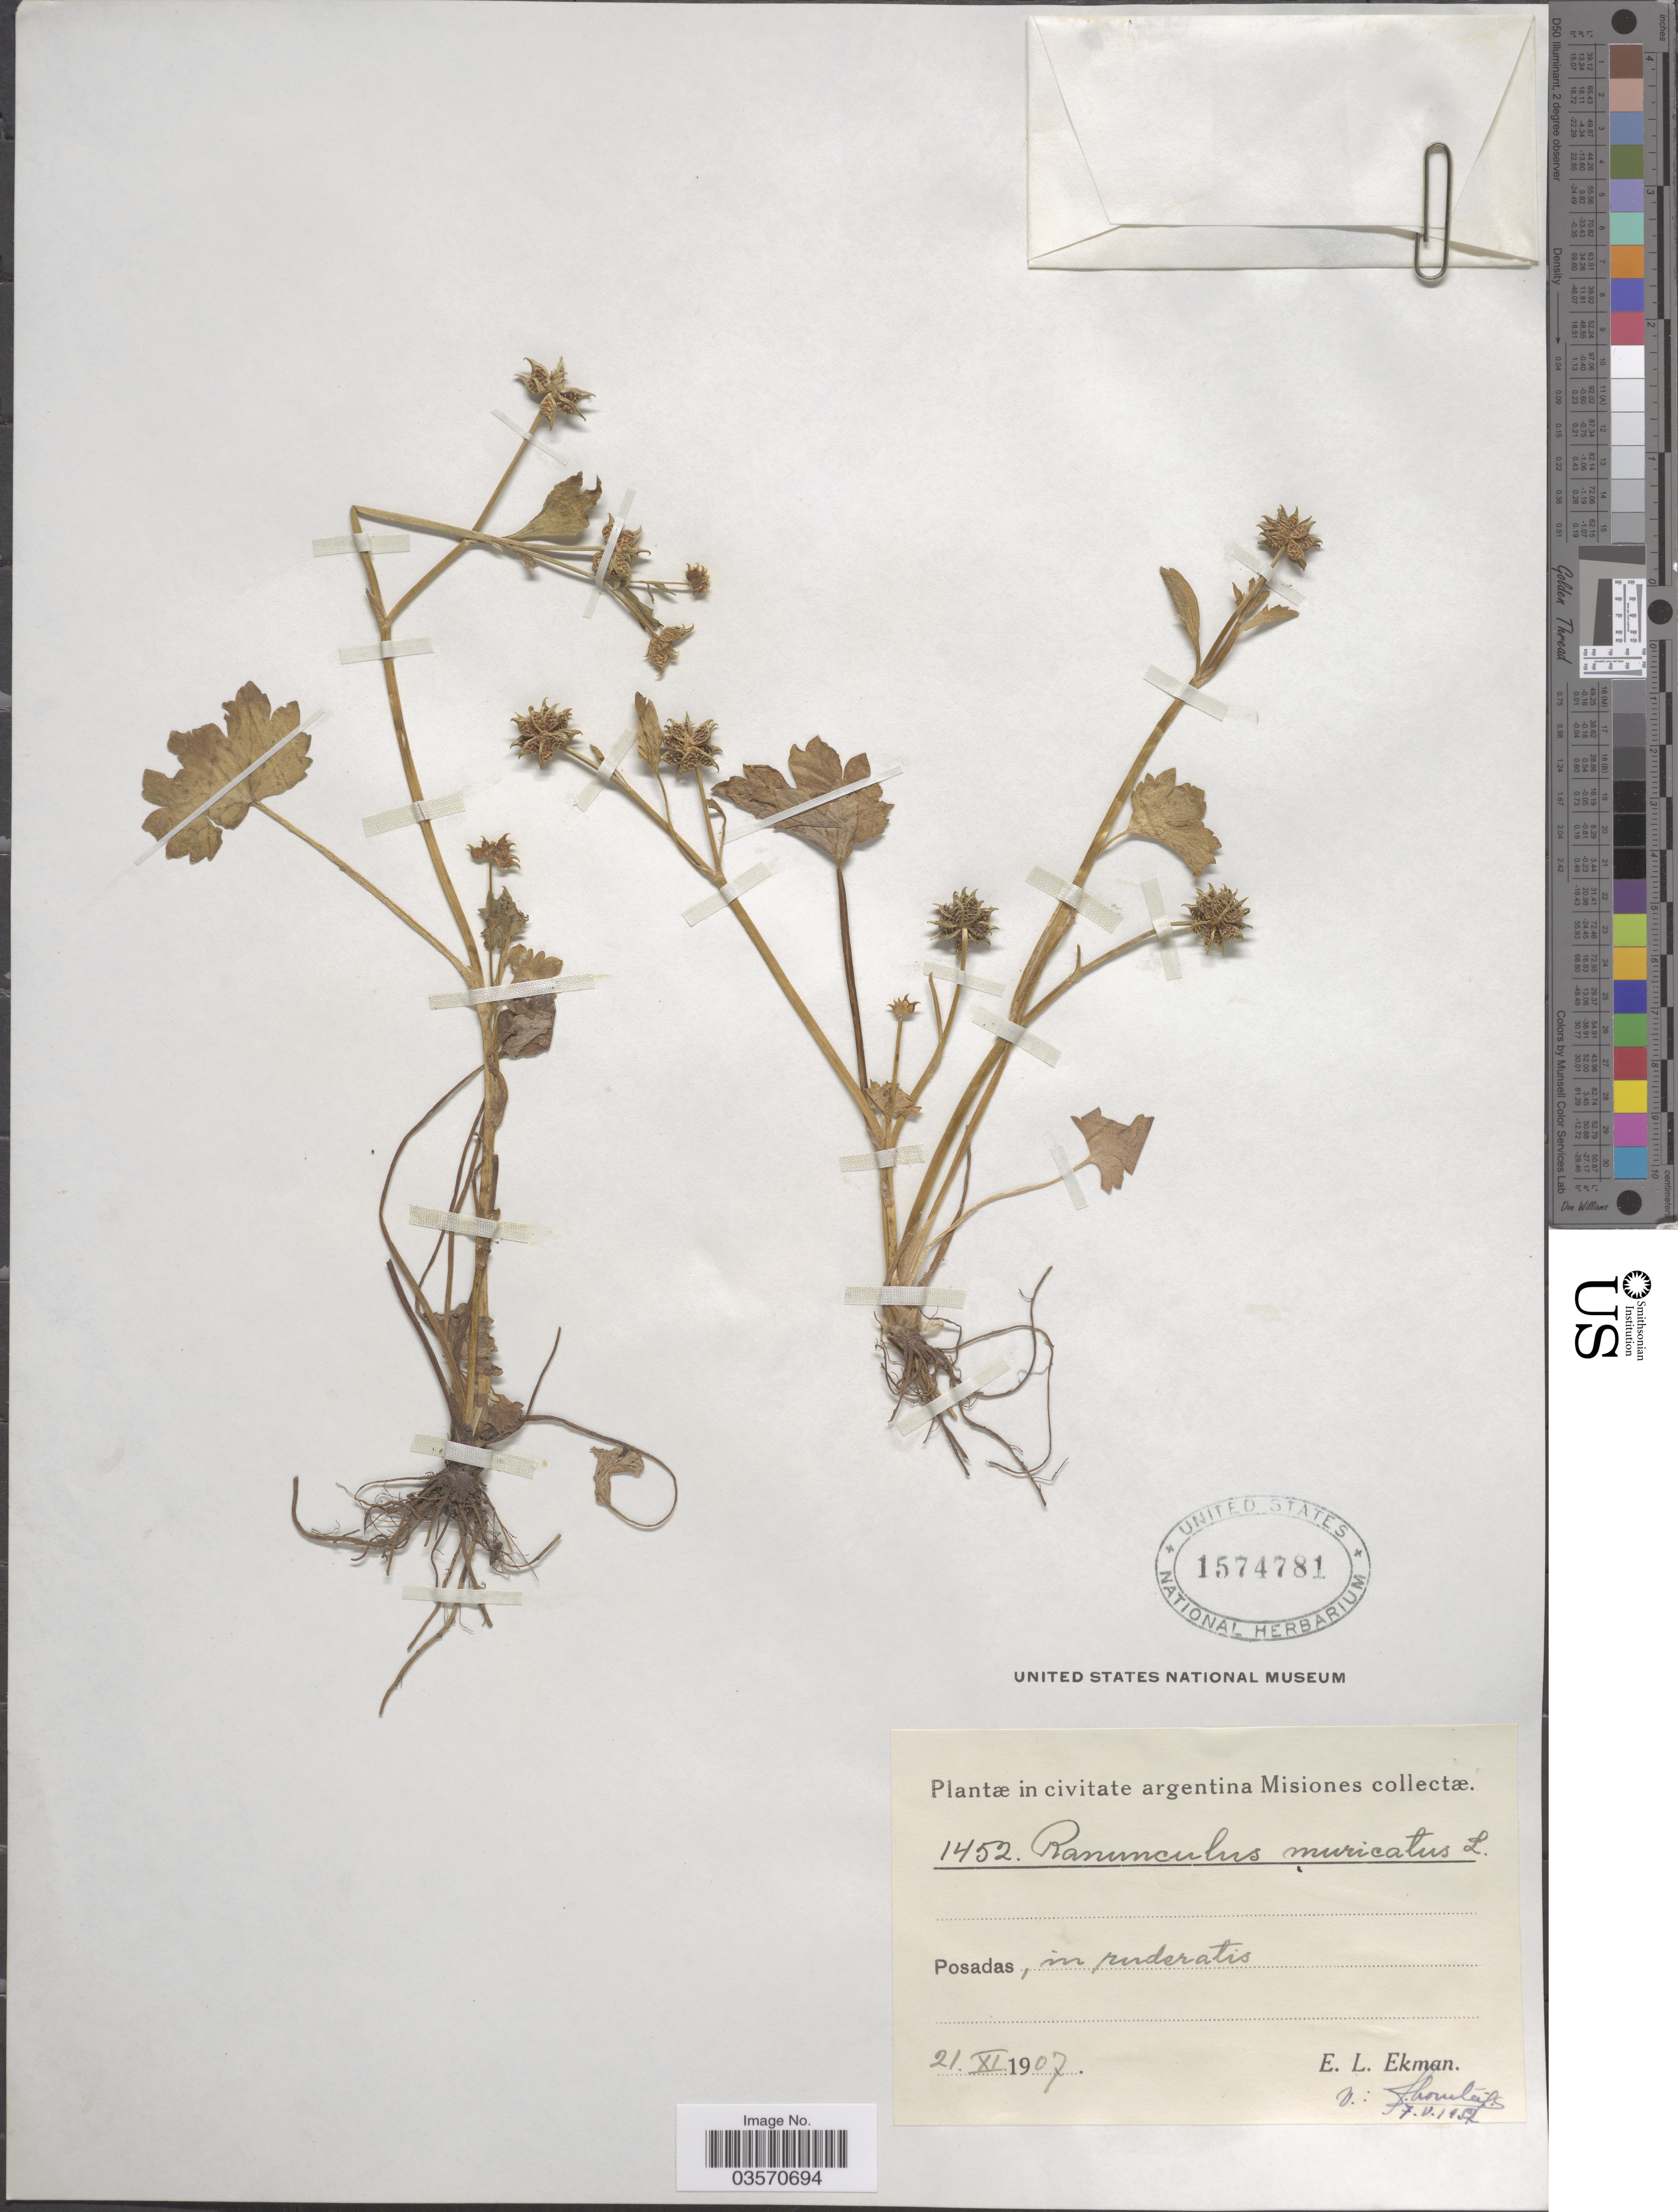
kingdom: Plantae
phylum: Tracheophyta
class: Magnoliopsida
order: Ranunculales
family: Ranunculaceae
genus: Ranunculus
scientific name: Ranunculus muricatus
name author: L.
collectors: E. L. Ekman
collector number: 1452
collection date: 1907-11-21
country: Argentina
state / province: Misiones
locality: Posadas, in ruderatis.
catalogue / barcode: US 1574781